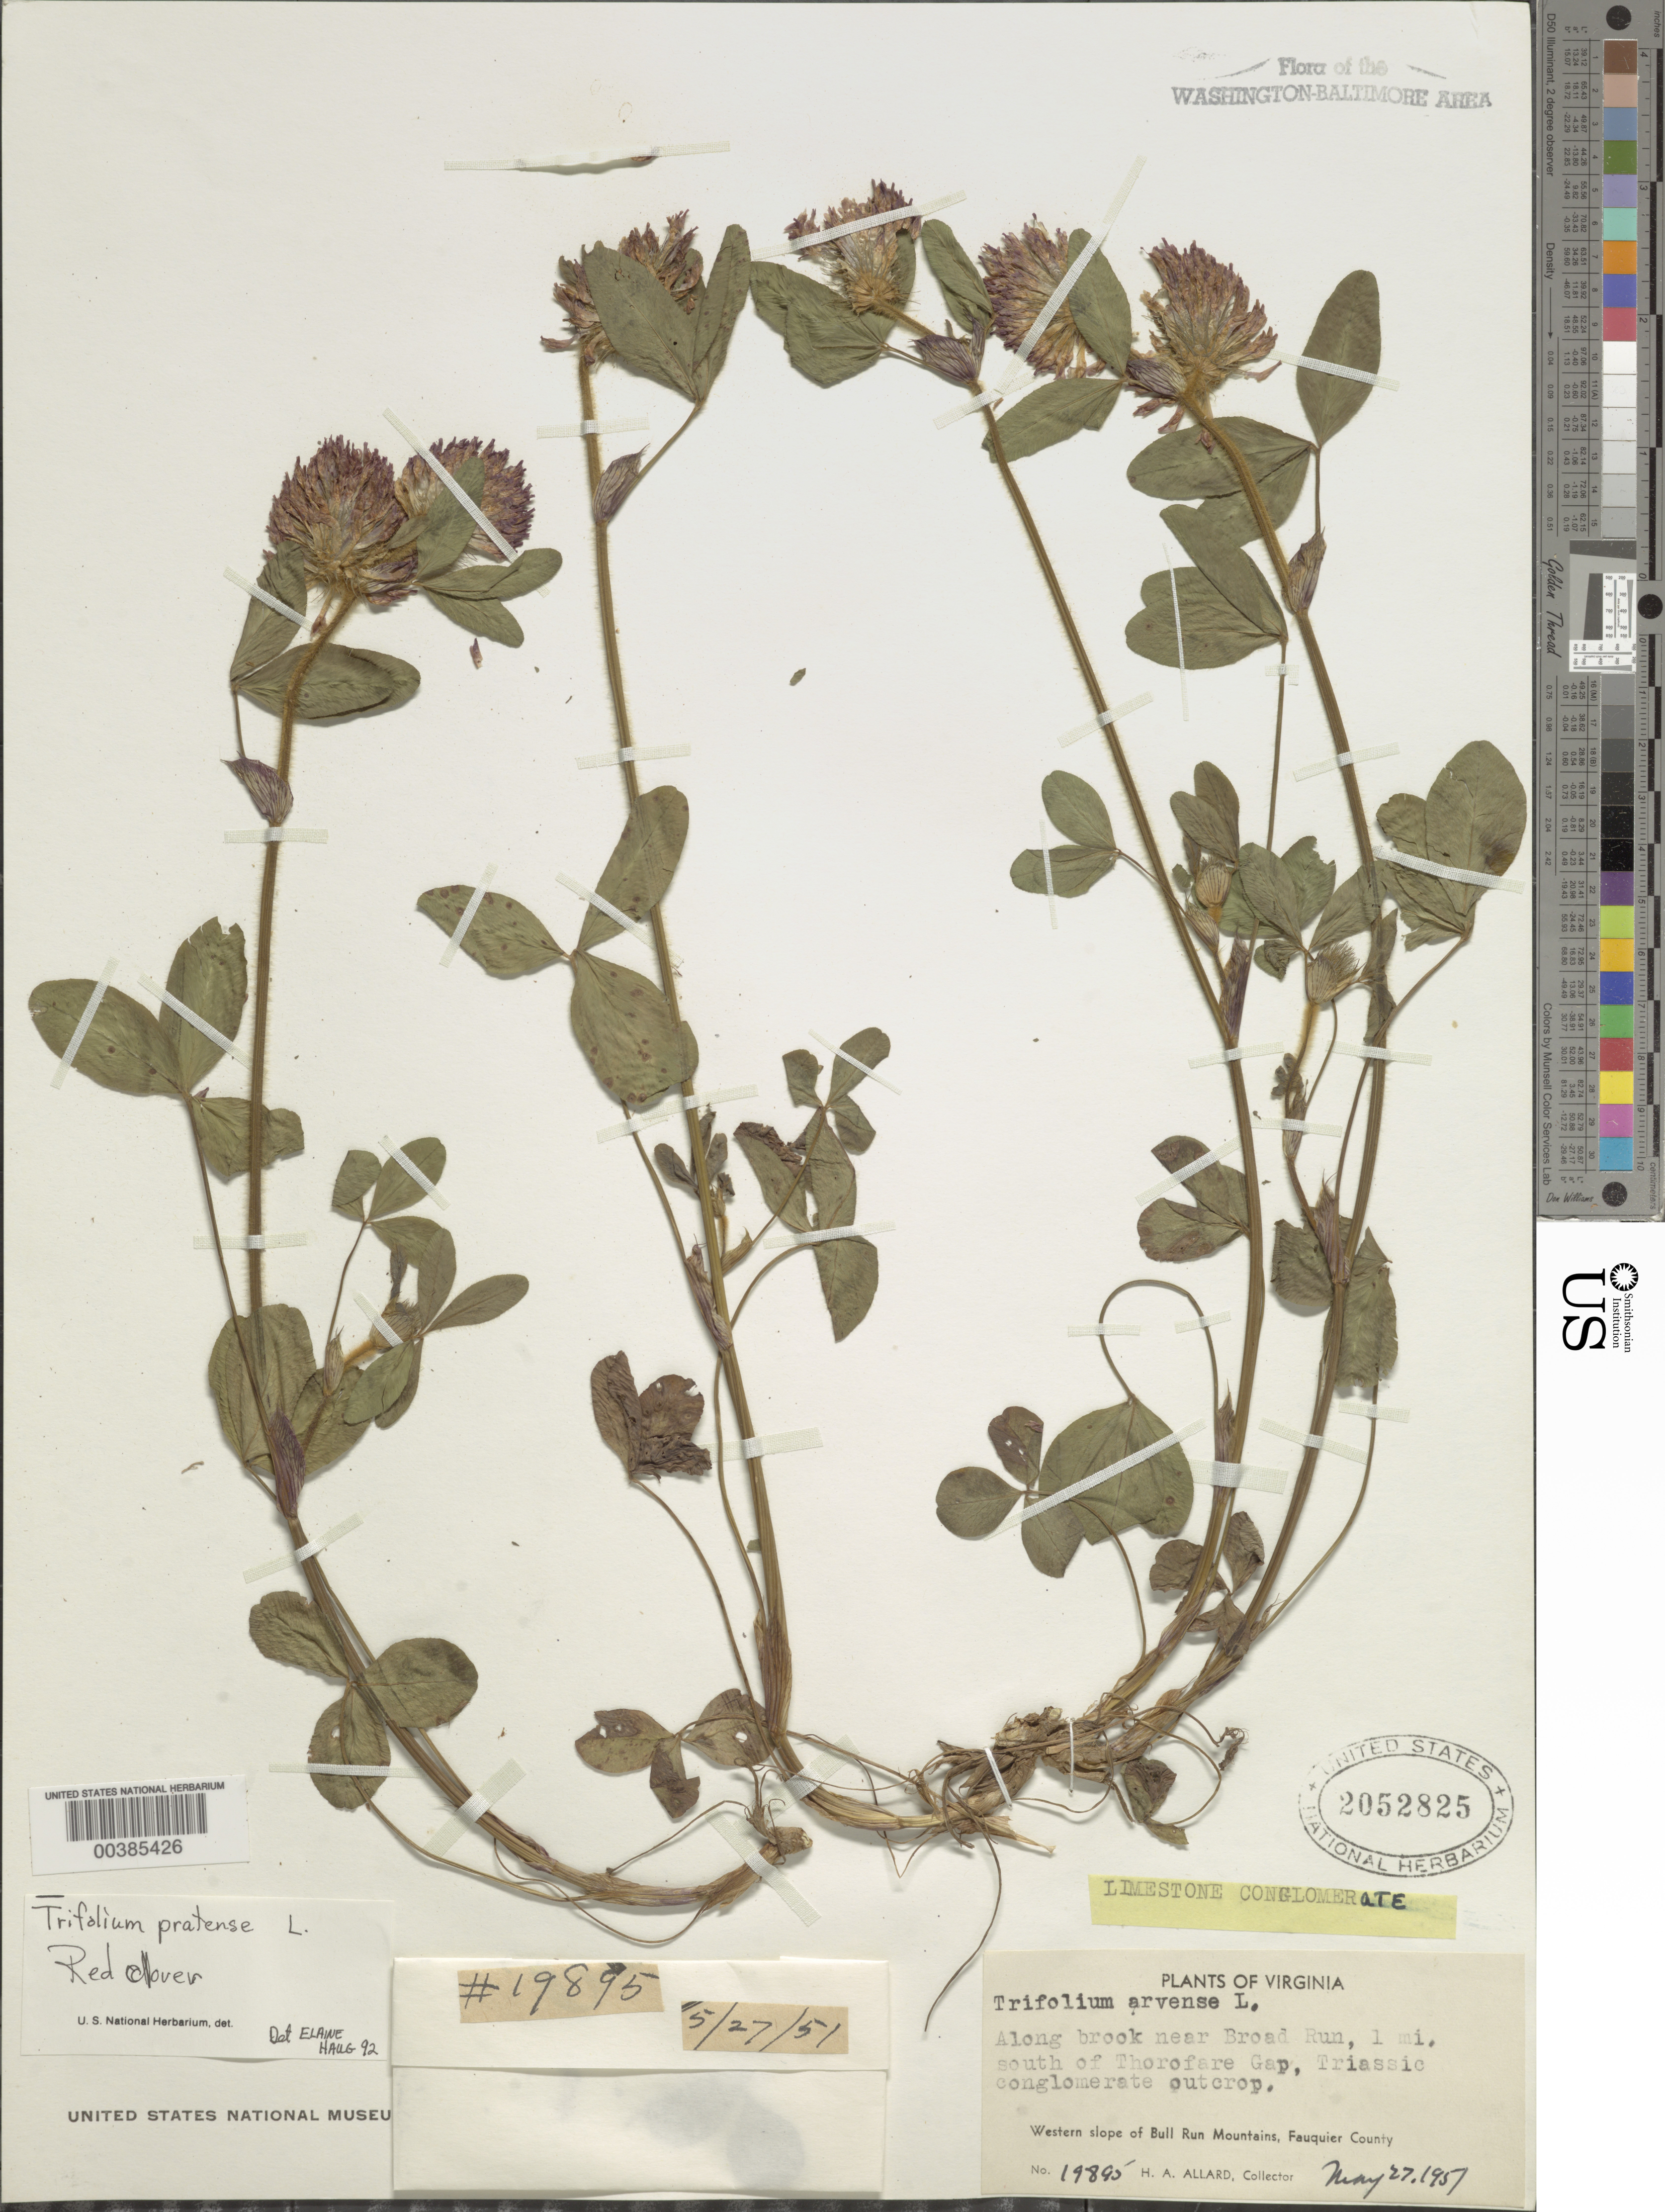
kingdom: Plantae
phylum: Tracheophyta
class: Magnoliopsida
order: Fabales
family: Fabaceae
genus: Trifolium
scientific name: Trifolium pratense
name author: L.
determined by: Haug, E., (UNITED STATES)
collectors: H. A. Allard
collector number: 19895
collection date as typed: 27 May 1951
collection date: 1951-05-27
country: United States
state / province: Virginia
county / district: Fauquier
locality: Near Broad Run, S of Thorofare Gap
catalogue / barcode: US 2052825